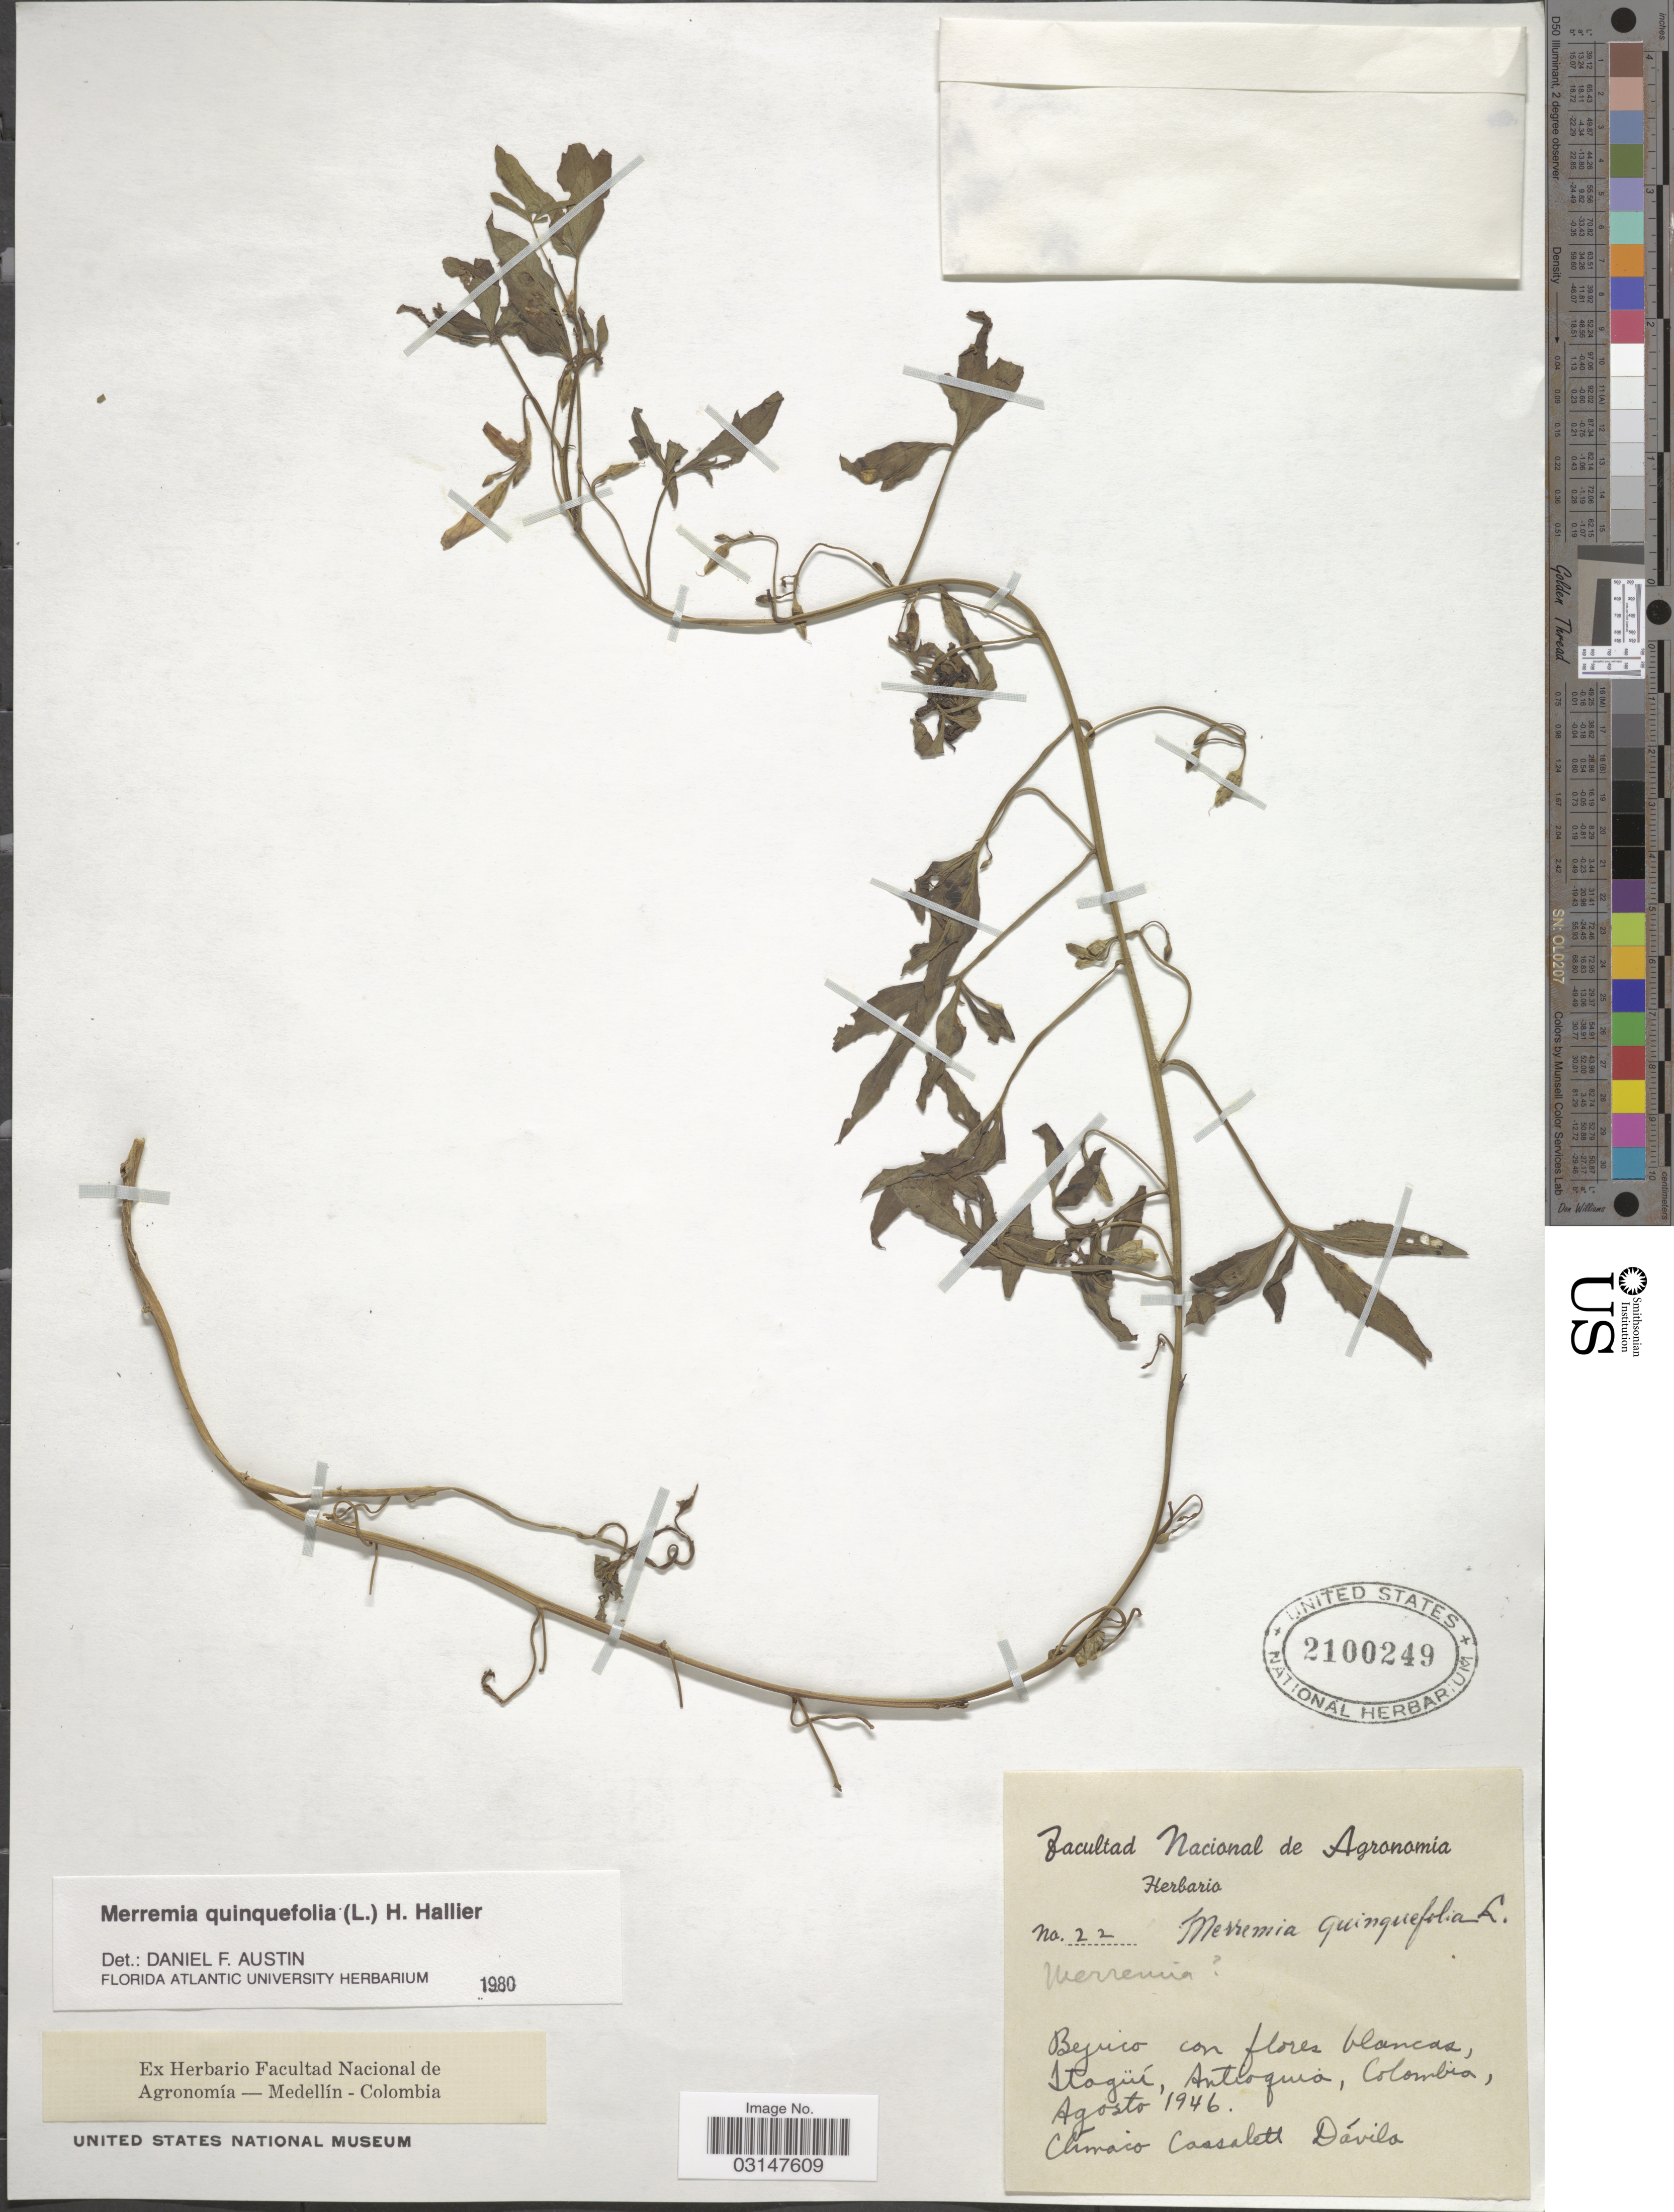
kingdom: Plantae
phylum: Tracheophyta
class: Magnoliopsida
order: Solanales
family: Convolvulaceae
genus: Distimake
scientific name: Distimake quinquefolius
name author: (L.) A. R. Simões & Staples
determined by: Strong, Mark T., (BOT), Smithsonian Institution - National Museum of Natural History (UNITED STATES)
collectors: C. Davila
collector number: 22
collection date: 1946-08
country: Colombia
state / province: Antioquia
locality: Bejuco con flores blancas, Itagüi.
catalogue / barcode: US 2100249